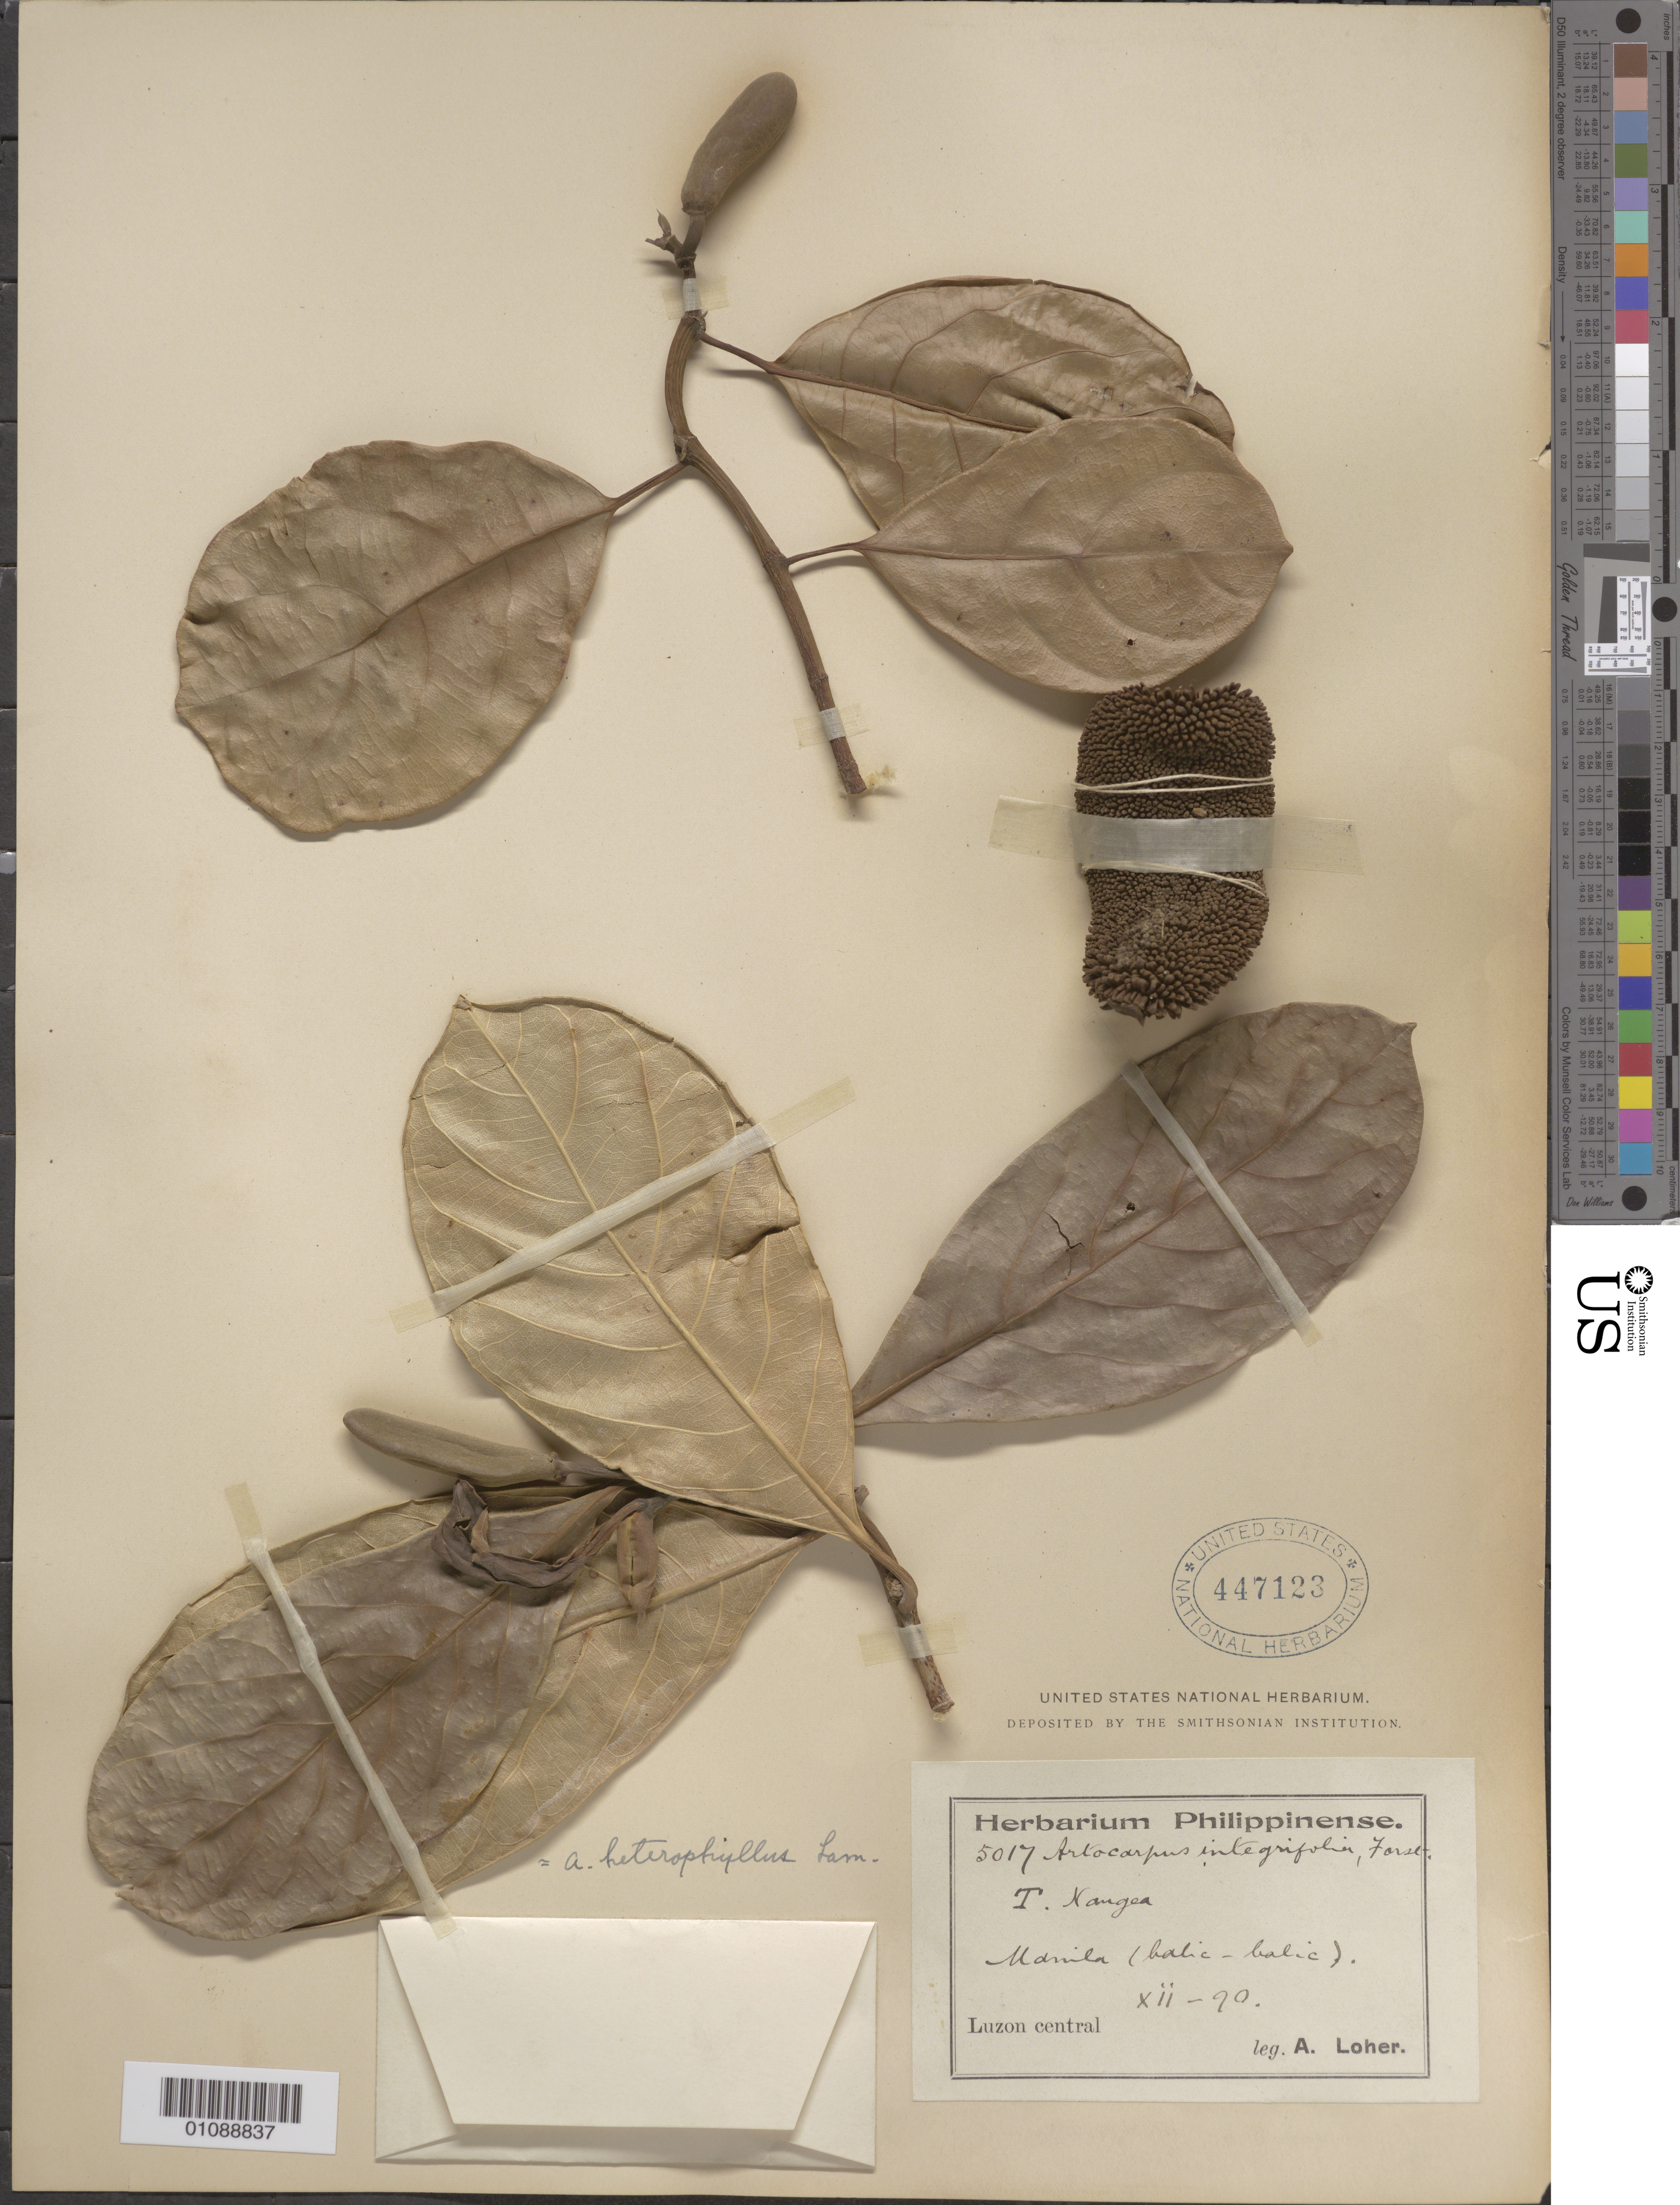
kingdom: Plantae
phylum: Tracheophyta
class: Magnoliopsida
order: Rosales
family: Moraceae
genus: Artocarpus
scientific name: Artocarpus heterophyllus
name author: Lam.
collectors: A. Loher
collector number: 5017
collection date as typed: Dec 1890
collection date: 1890-12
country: Philippines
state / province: National Capital Region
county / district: Manila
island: Luzon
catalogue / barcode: US 447123